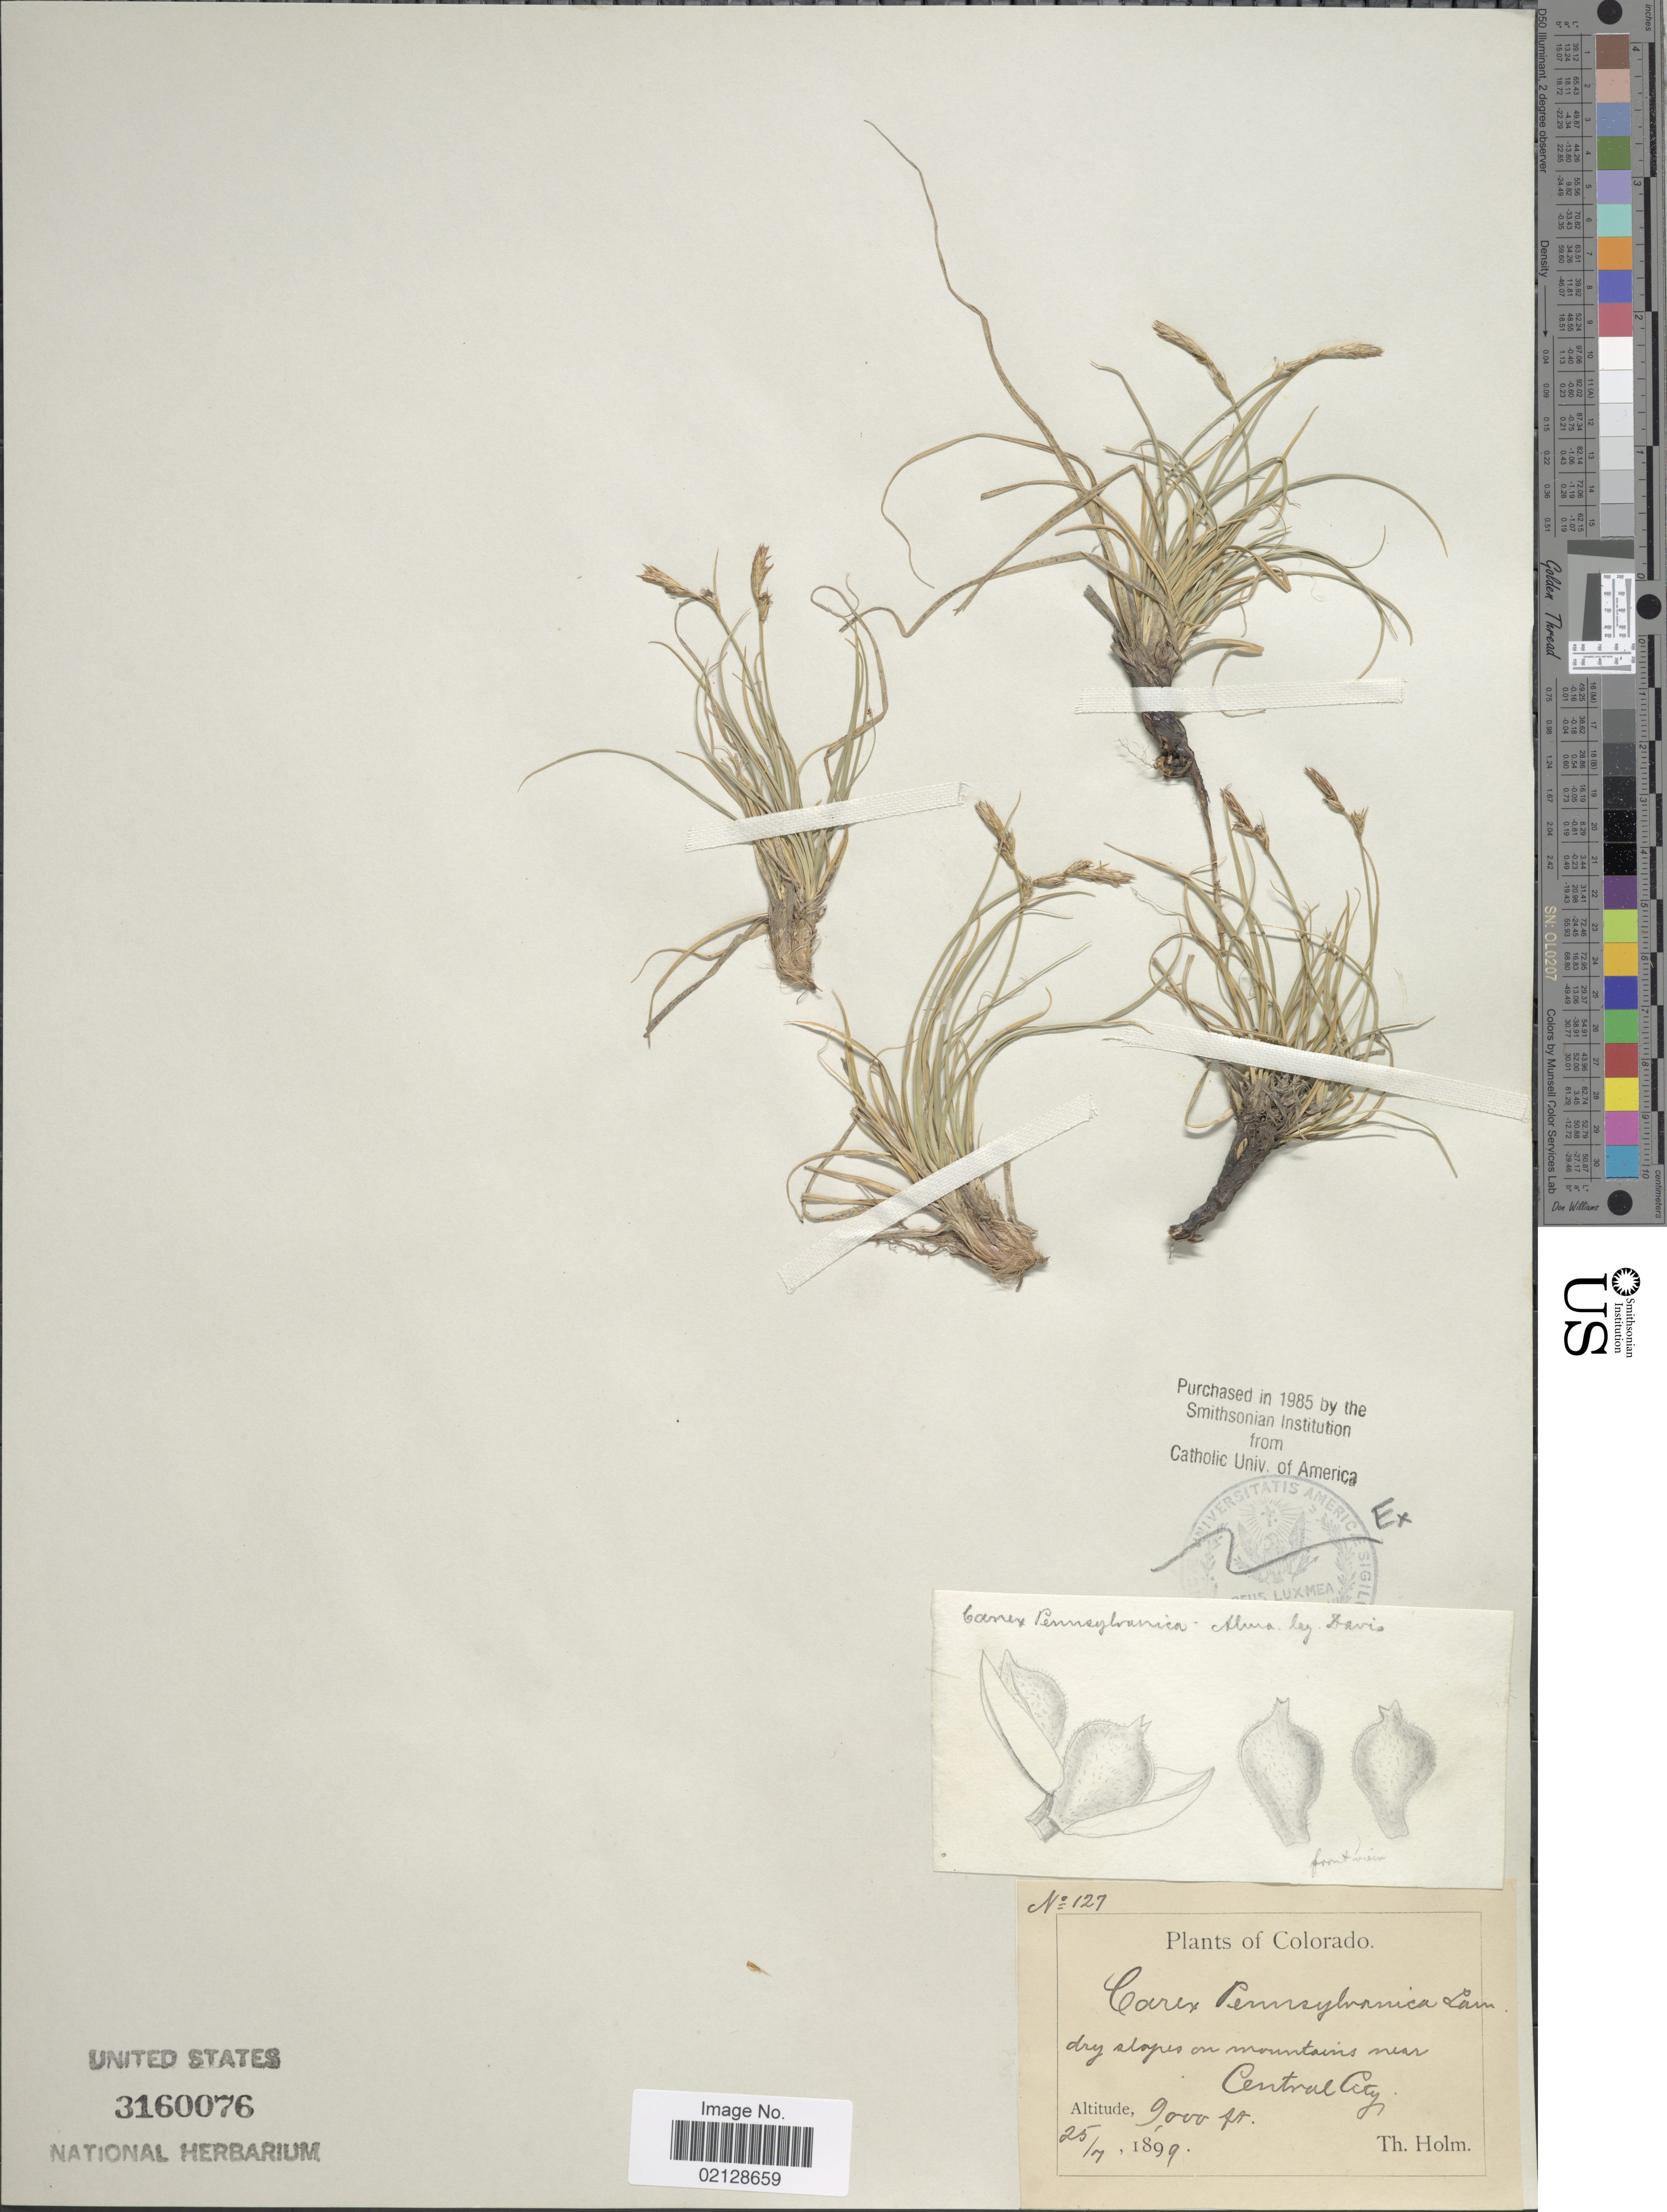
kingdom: Plantae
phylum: Tracheophyta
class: Liliopsida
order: Poales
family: Cyperaceae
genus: Carex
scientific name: Carex pensylvanica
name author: Lam.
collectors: T. Holm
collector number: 127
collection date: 1899-07-25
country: United States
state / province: Colorado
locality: Dry slopes on mountains near Central City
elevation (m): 2743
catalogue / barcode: US 3160076